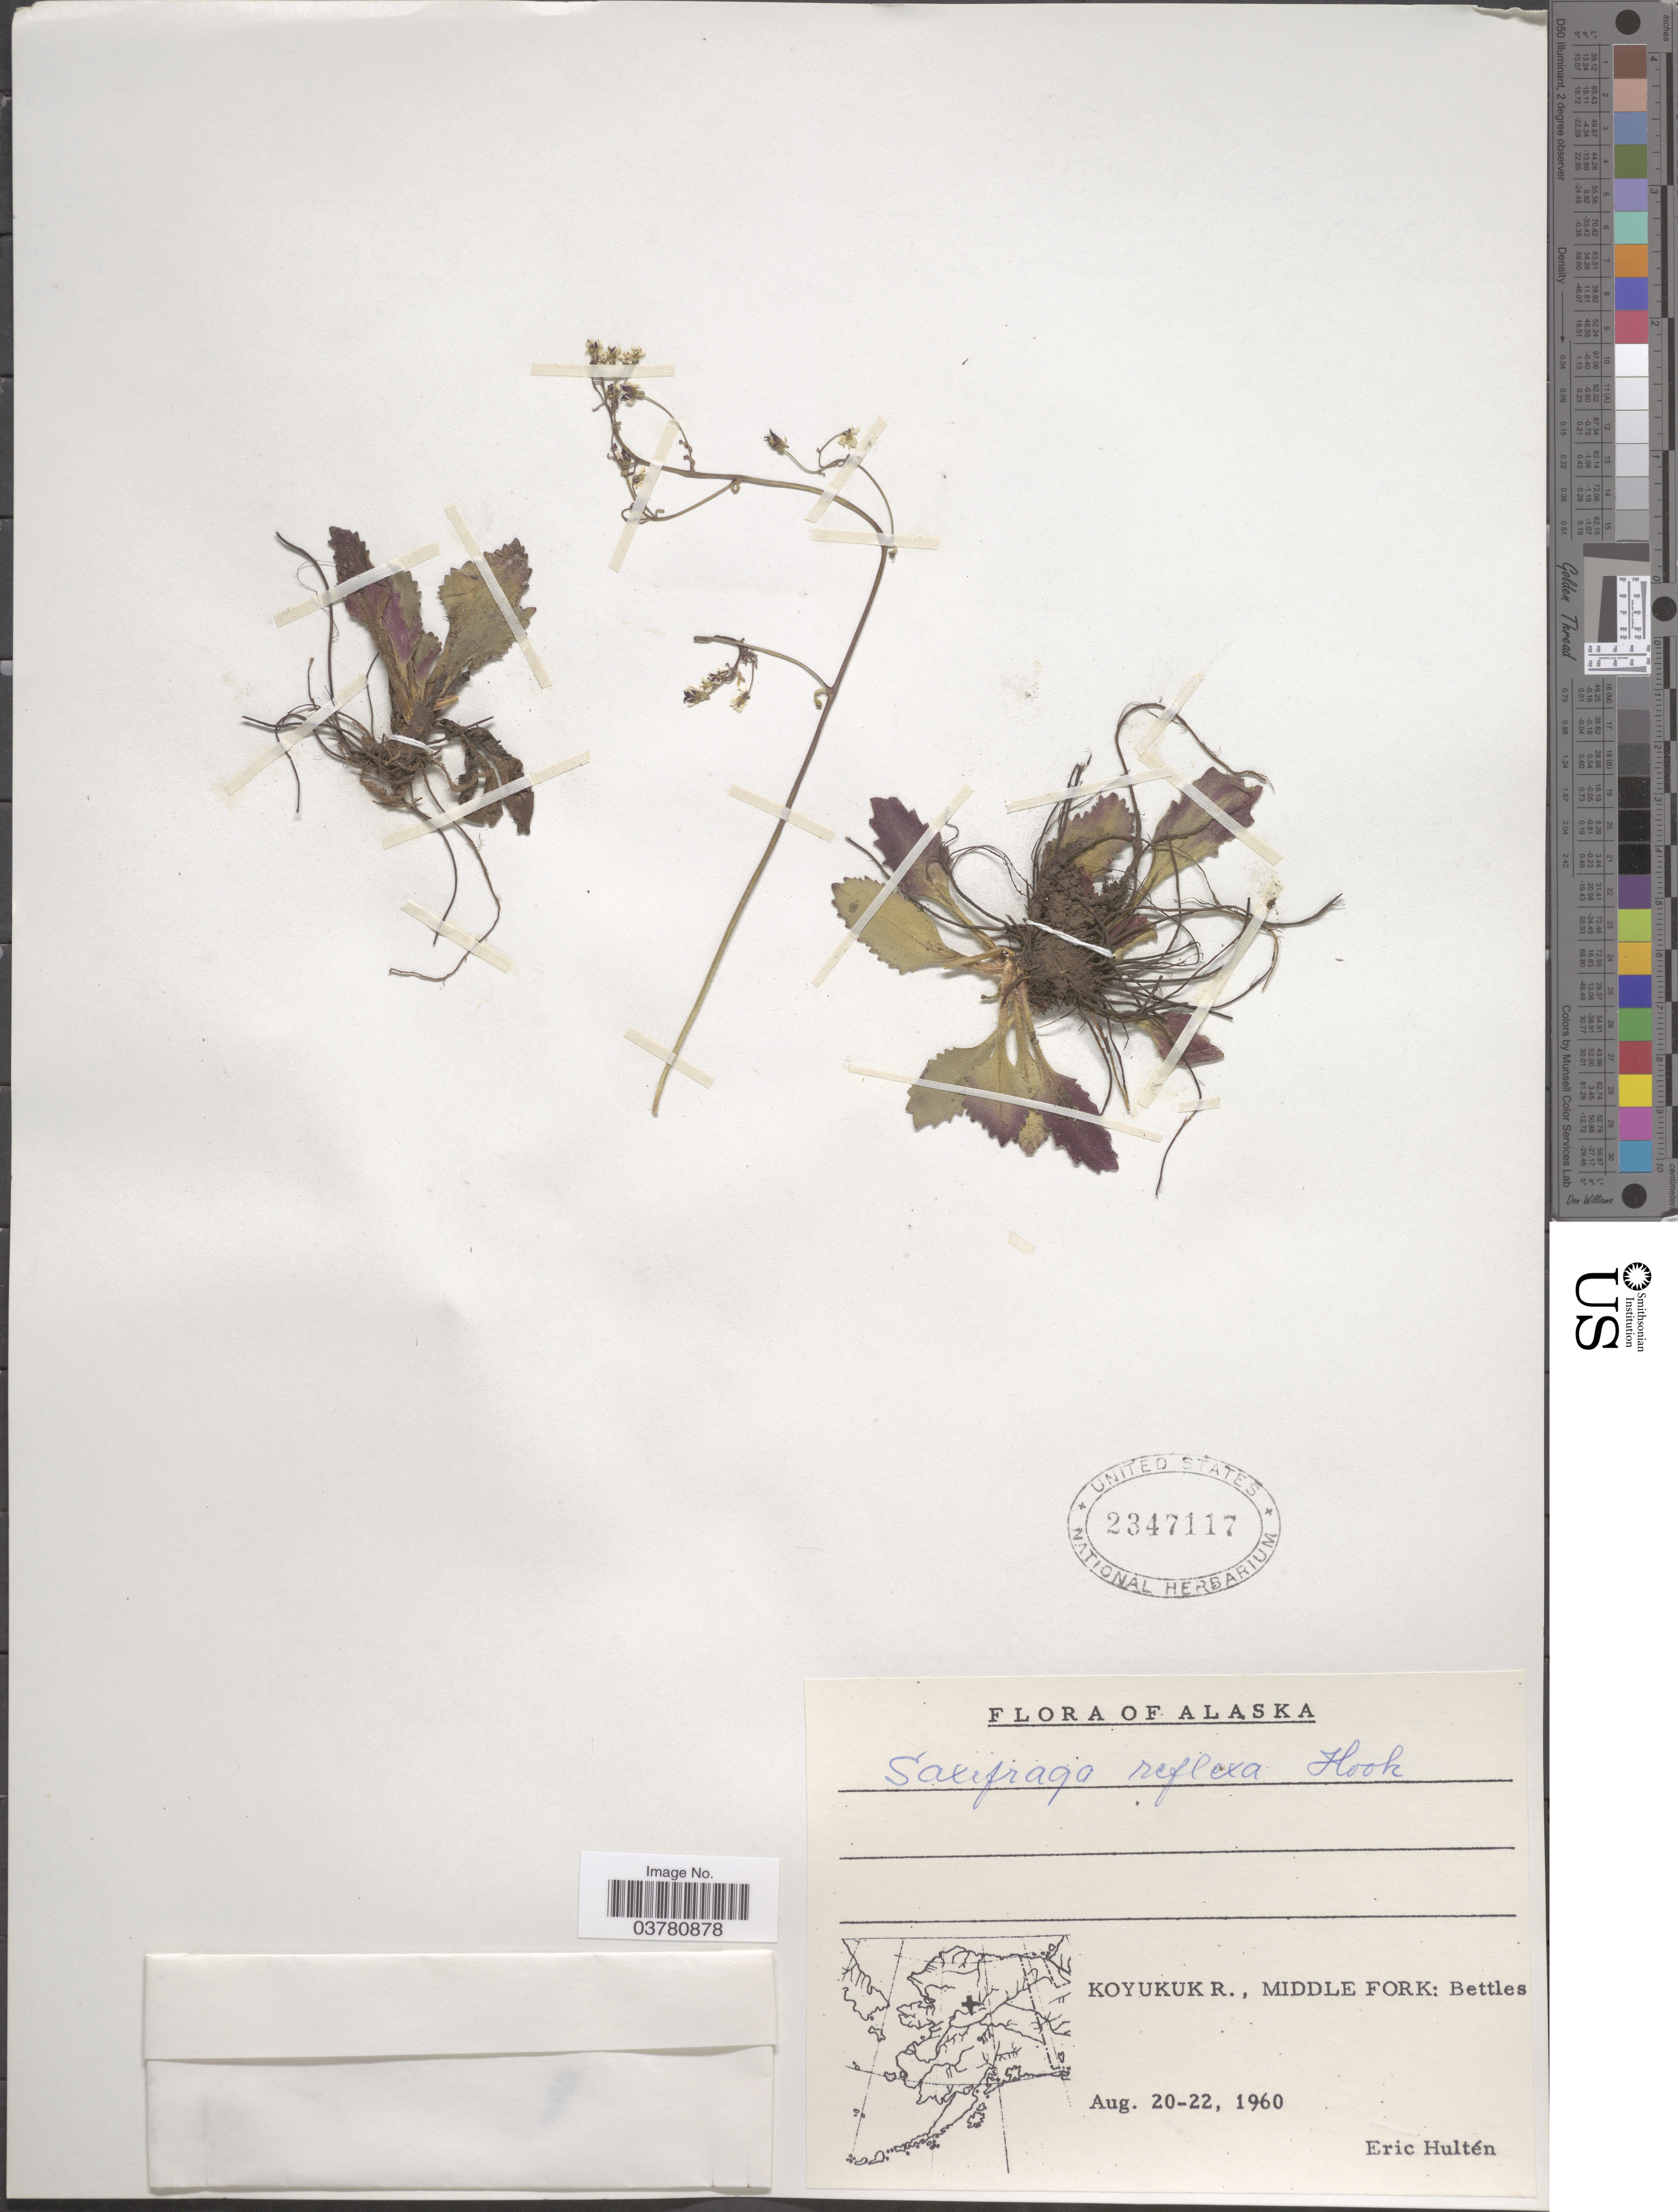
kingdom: Plantae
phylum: Tracheophyta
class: Magnoliopsida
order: Saxifragales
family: Saxifragaceae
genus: Micranthes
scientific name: Micranthes reflexa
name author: (Hook.) Small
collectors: E. G. Hultén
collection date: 1960-08-20/1960-08-22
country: United States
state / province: Alaska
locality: Koyukuk R., Middle Fork: Bettles.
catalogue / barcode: US 2347117